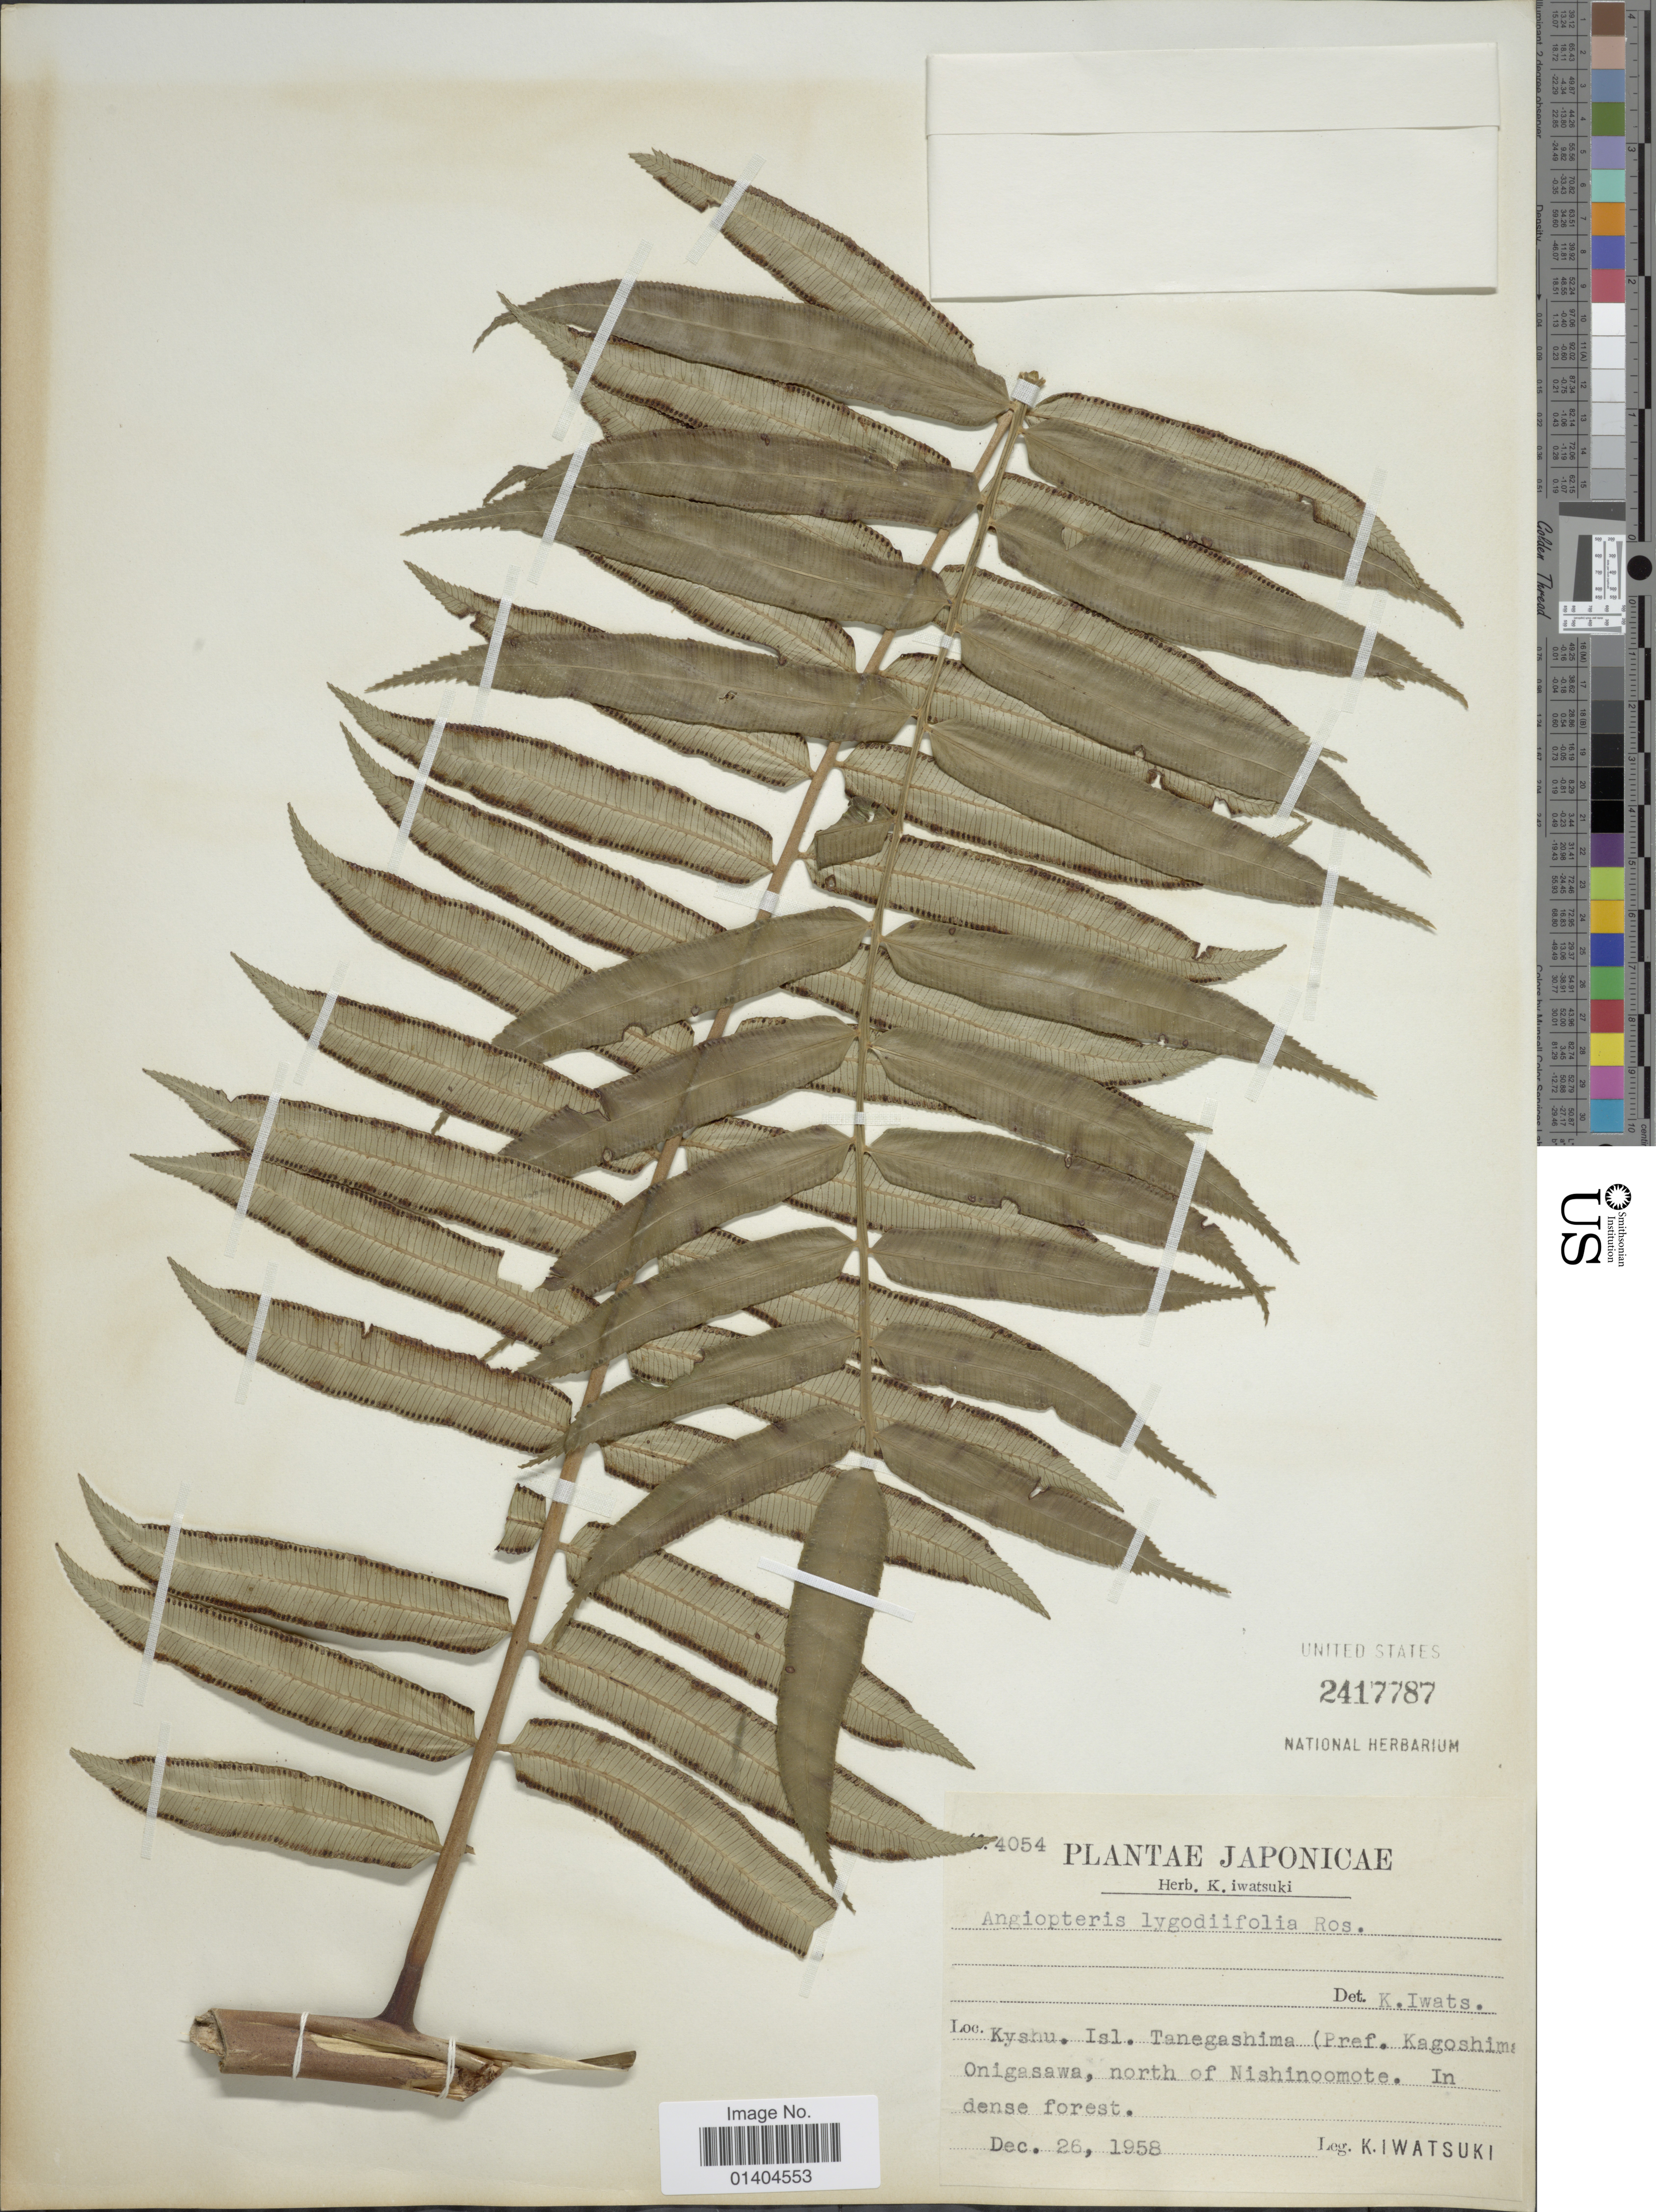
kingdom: Plantae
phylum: Tracheophyta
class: Polypodiopsida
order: Marattiales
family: Marattiaceae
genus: Angiopteris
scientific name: Angiopteris lygodiifolia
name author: Rosenst.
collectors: K. Iwatsuki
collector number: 4054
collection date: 1958-12-26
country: Japan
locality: Kyushu. Isl. Tanegashima (Pref. Kagoshima) Onigasawa, north of Nishinoomote.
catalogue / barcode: US 2417787